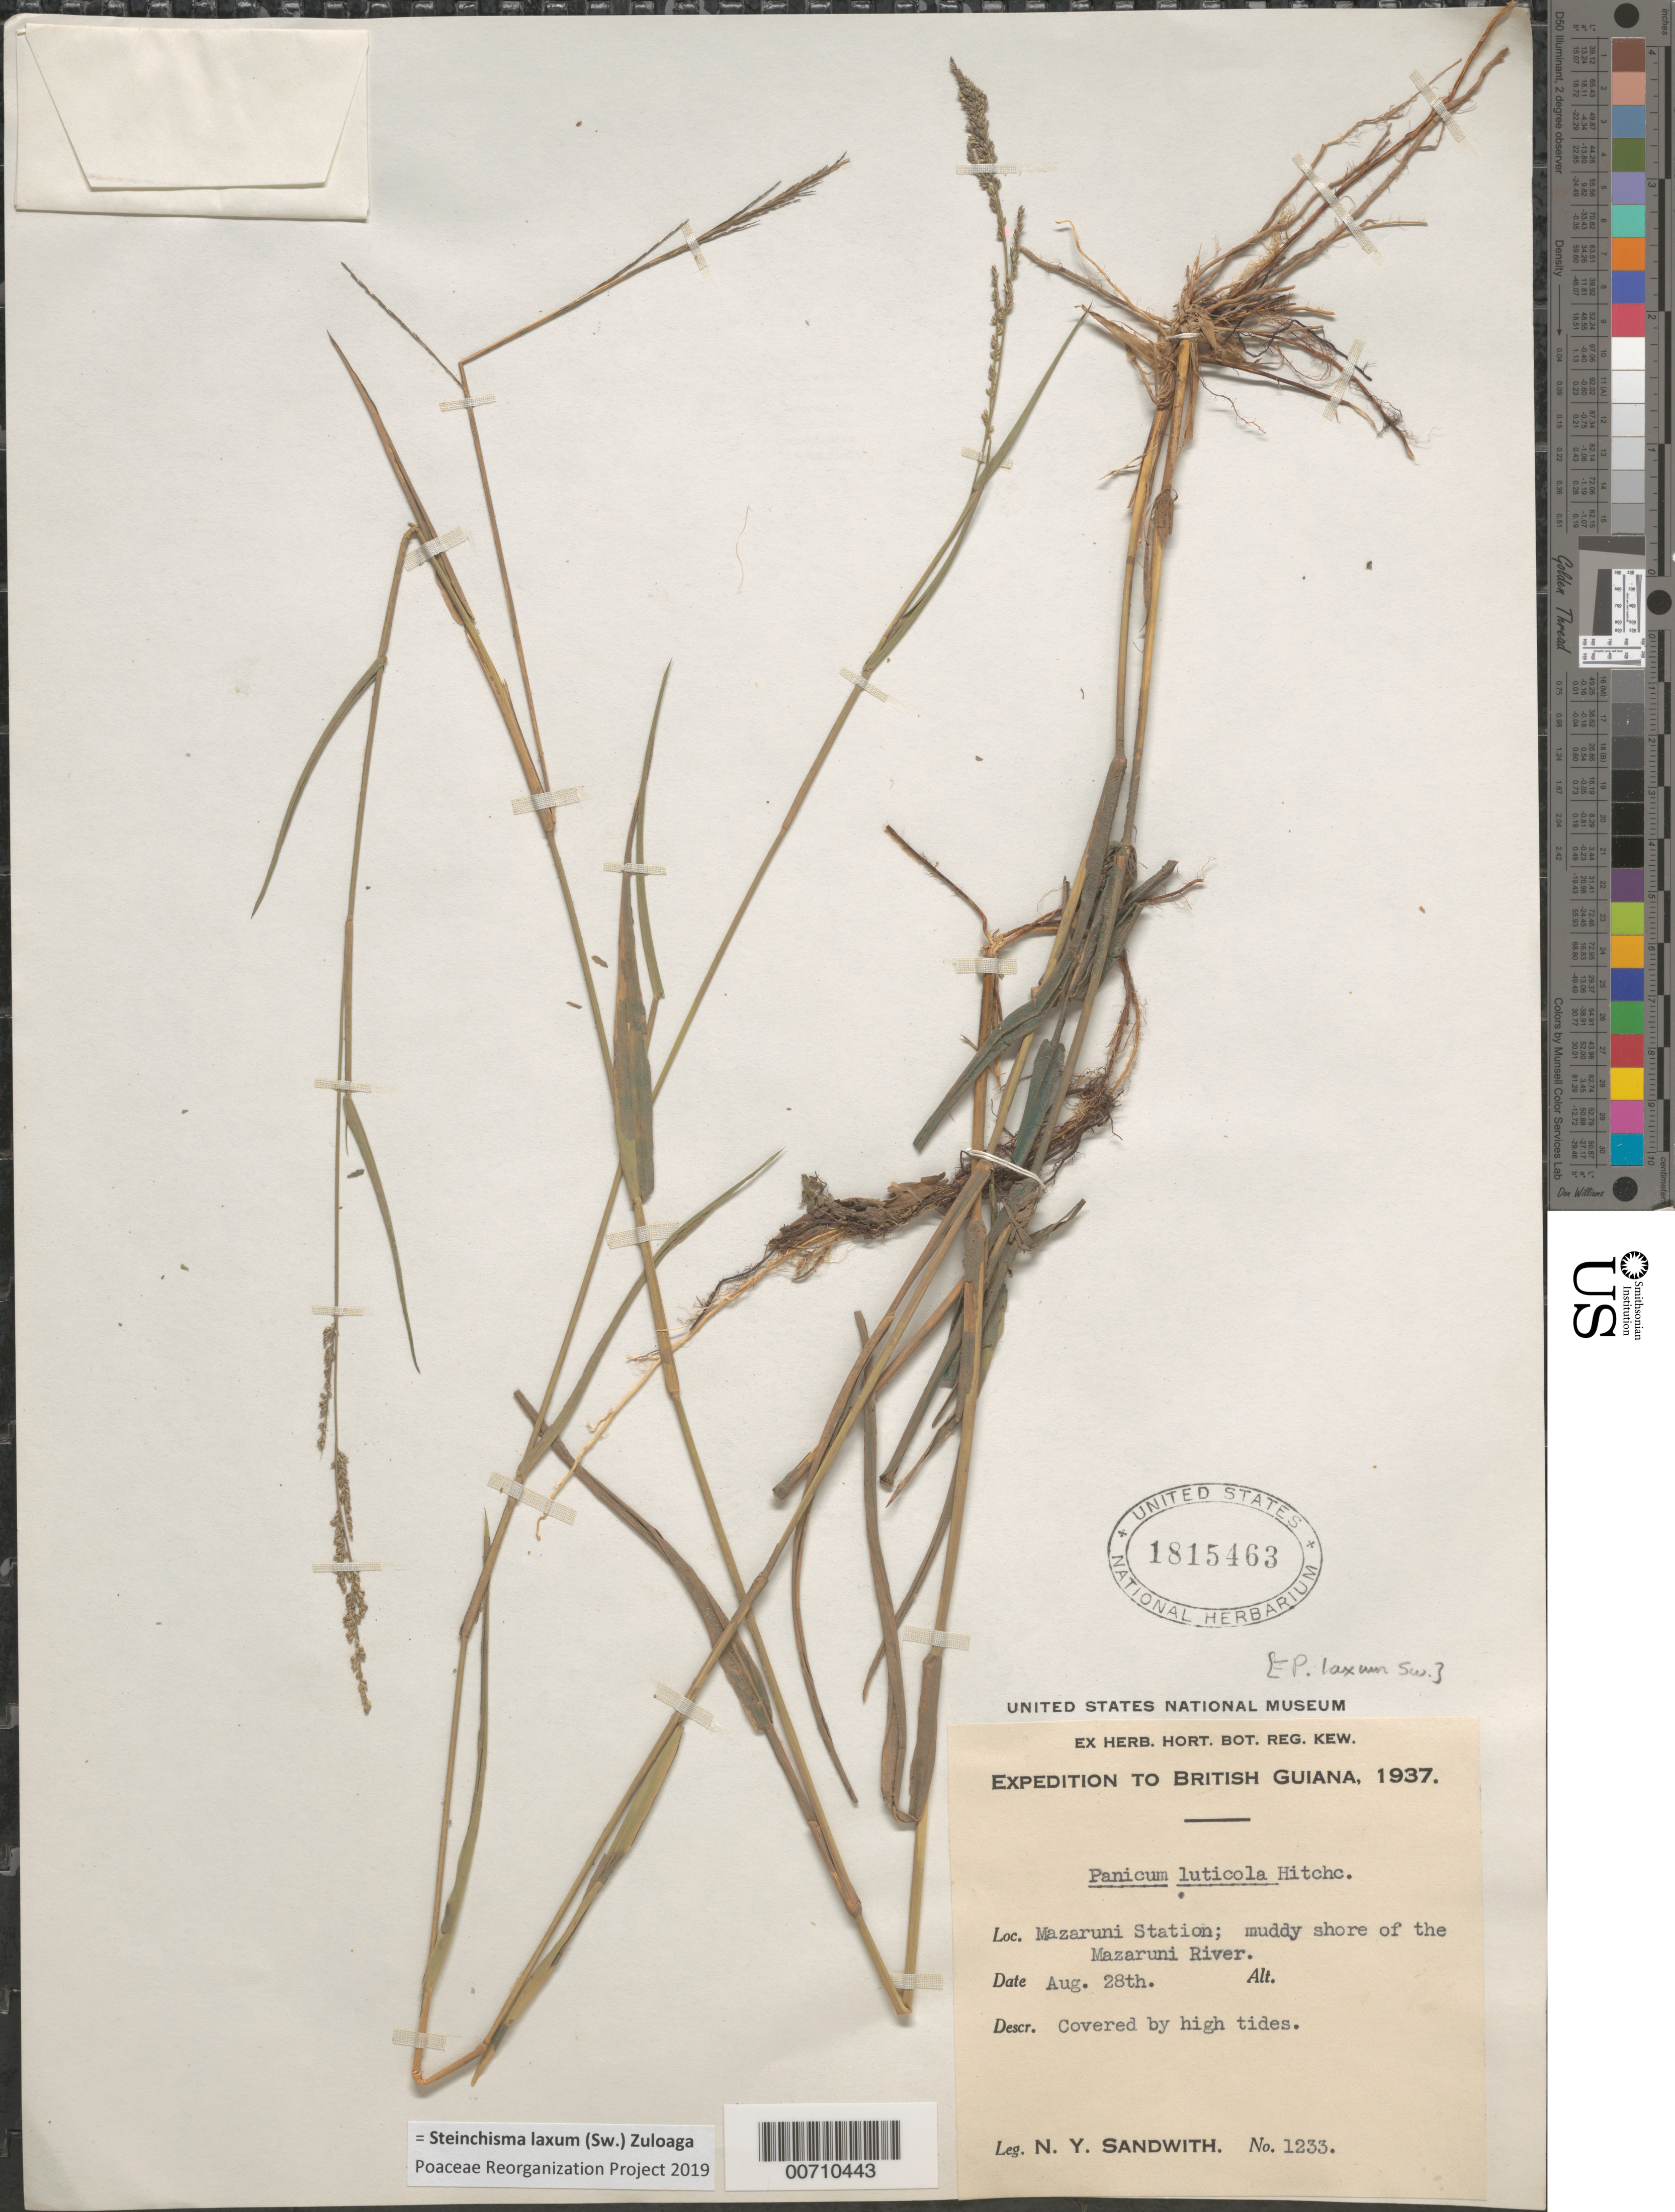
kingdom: Plantae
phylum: Tracheophyta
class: Liliopsida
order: Poales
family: Poaceae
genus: Panicum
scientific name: Panicum laxum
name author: Sw.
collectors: N. Y. Sandwith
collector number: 1233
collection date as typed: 28-Aug-37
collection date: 1937-08-28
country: Guyana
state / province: Cuyuni-Mazaruni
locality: Mazaruni Station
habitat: Muddy shore of Mazaruni R.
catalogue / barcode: US 1815463